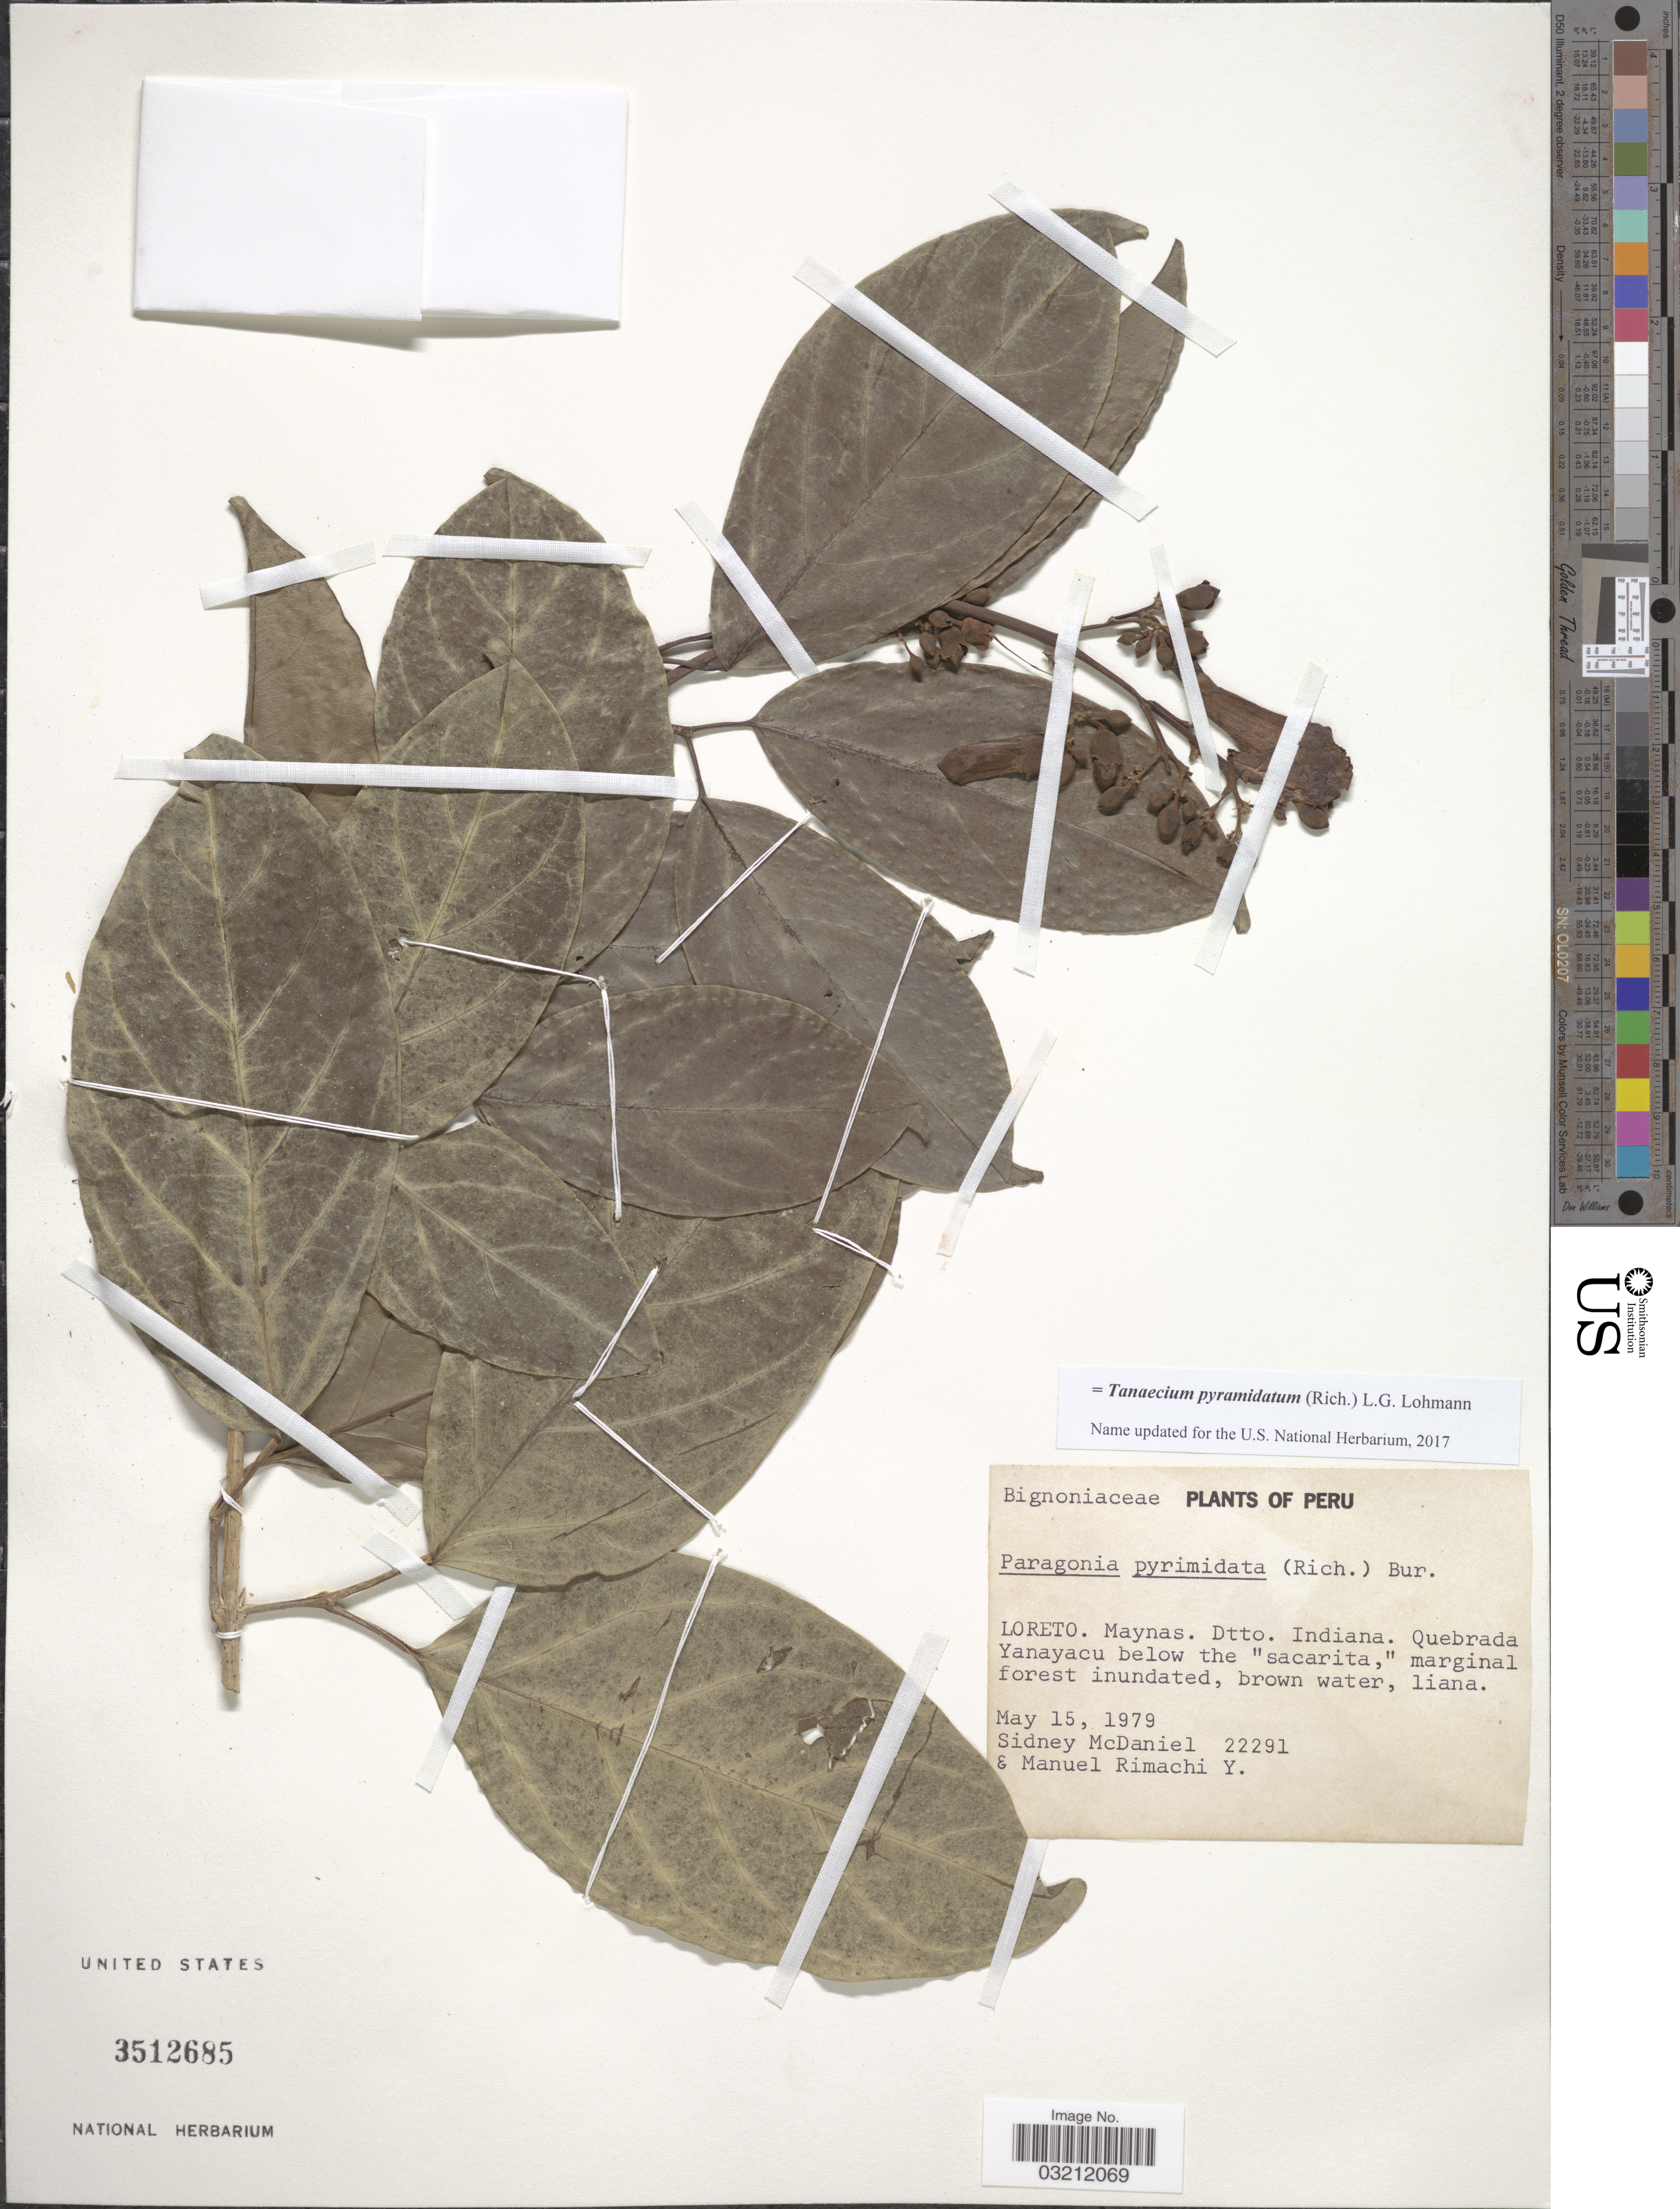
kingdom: Plantae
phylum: Tracheophyta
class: Magnoliopsida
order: Lamiales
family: Bignoniaceae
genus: Tanaecium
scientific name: Tanaecium pyramidatum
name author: (Rich.) L.G. Lohmann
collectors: S. McDaniel & M. Rimachi Y.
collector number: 22291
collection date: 1979-05-15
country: Peru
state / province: Loreto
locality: Maynas. Dtto. Indiana. Quebrada Yanayacu below the "sacarita".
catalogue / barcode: US 3512685